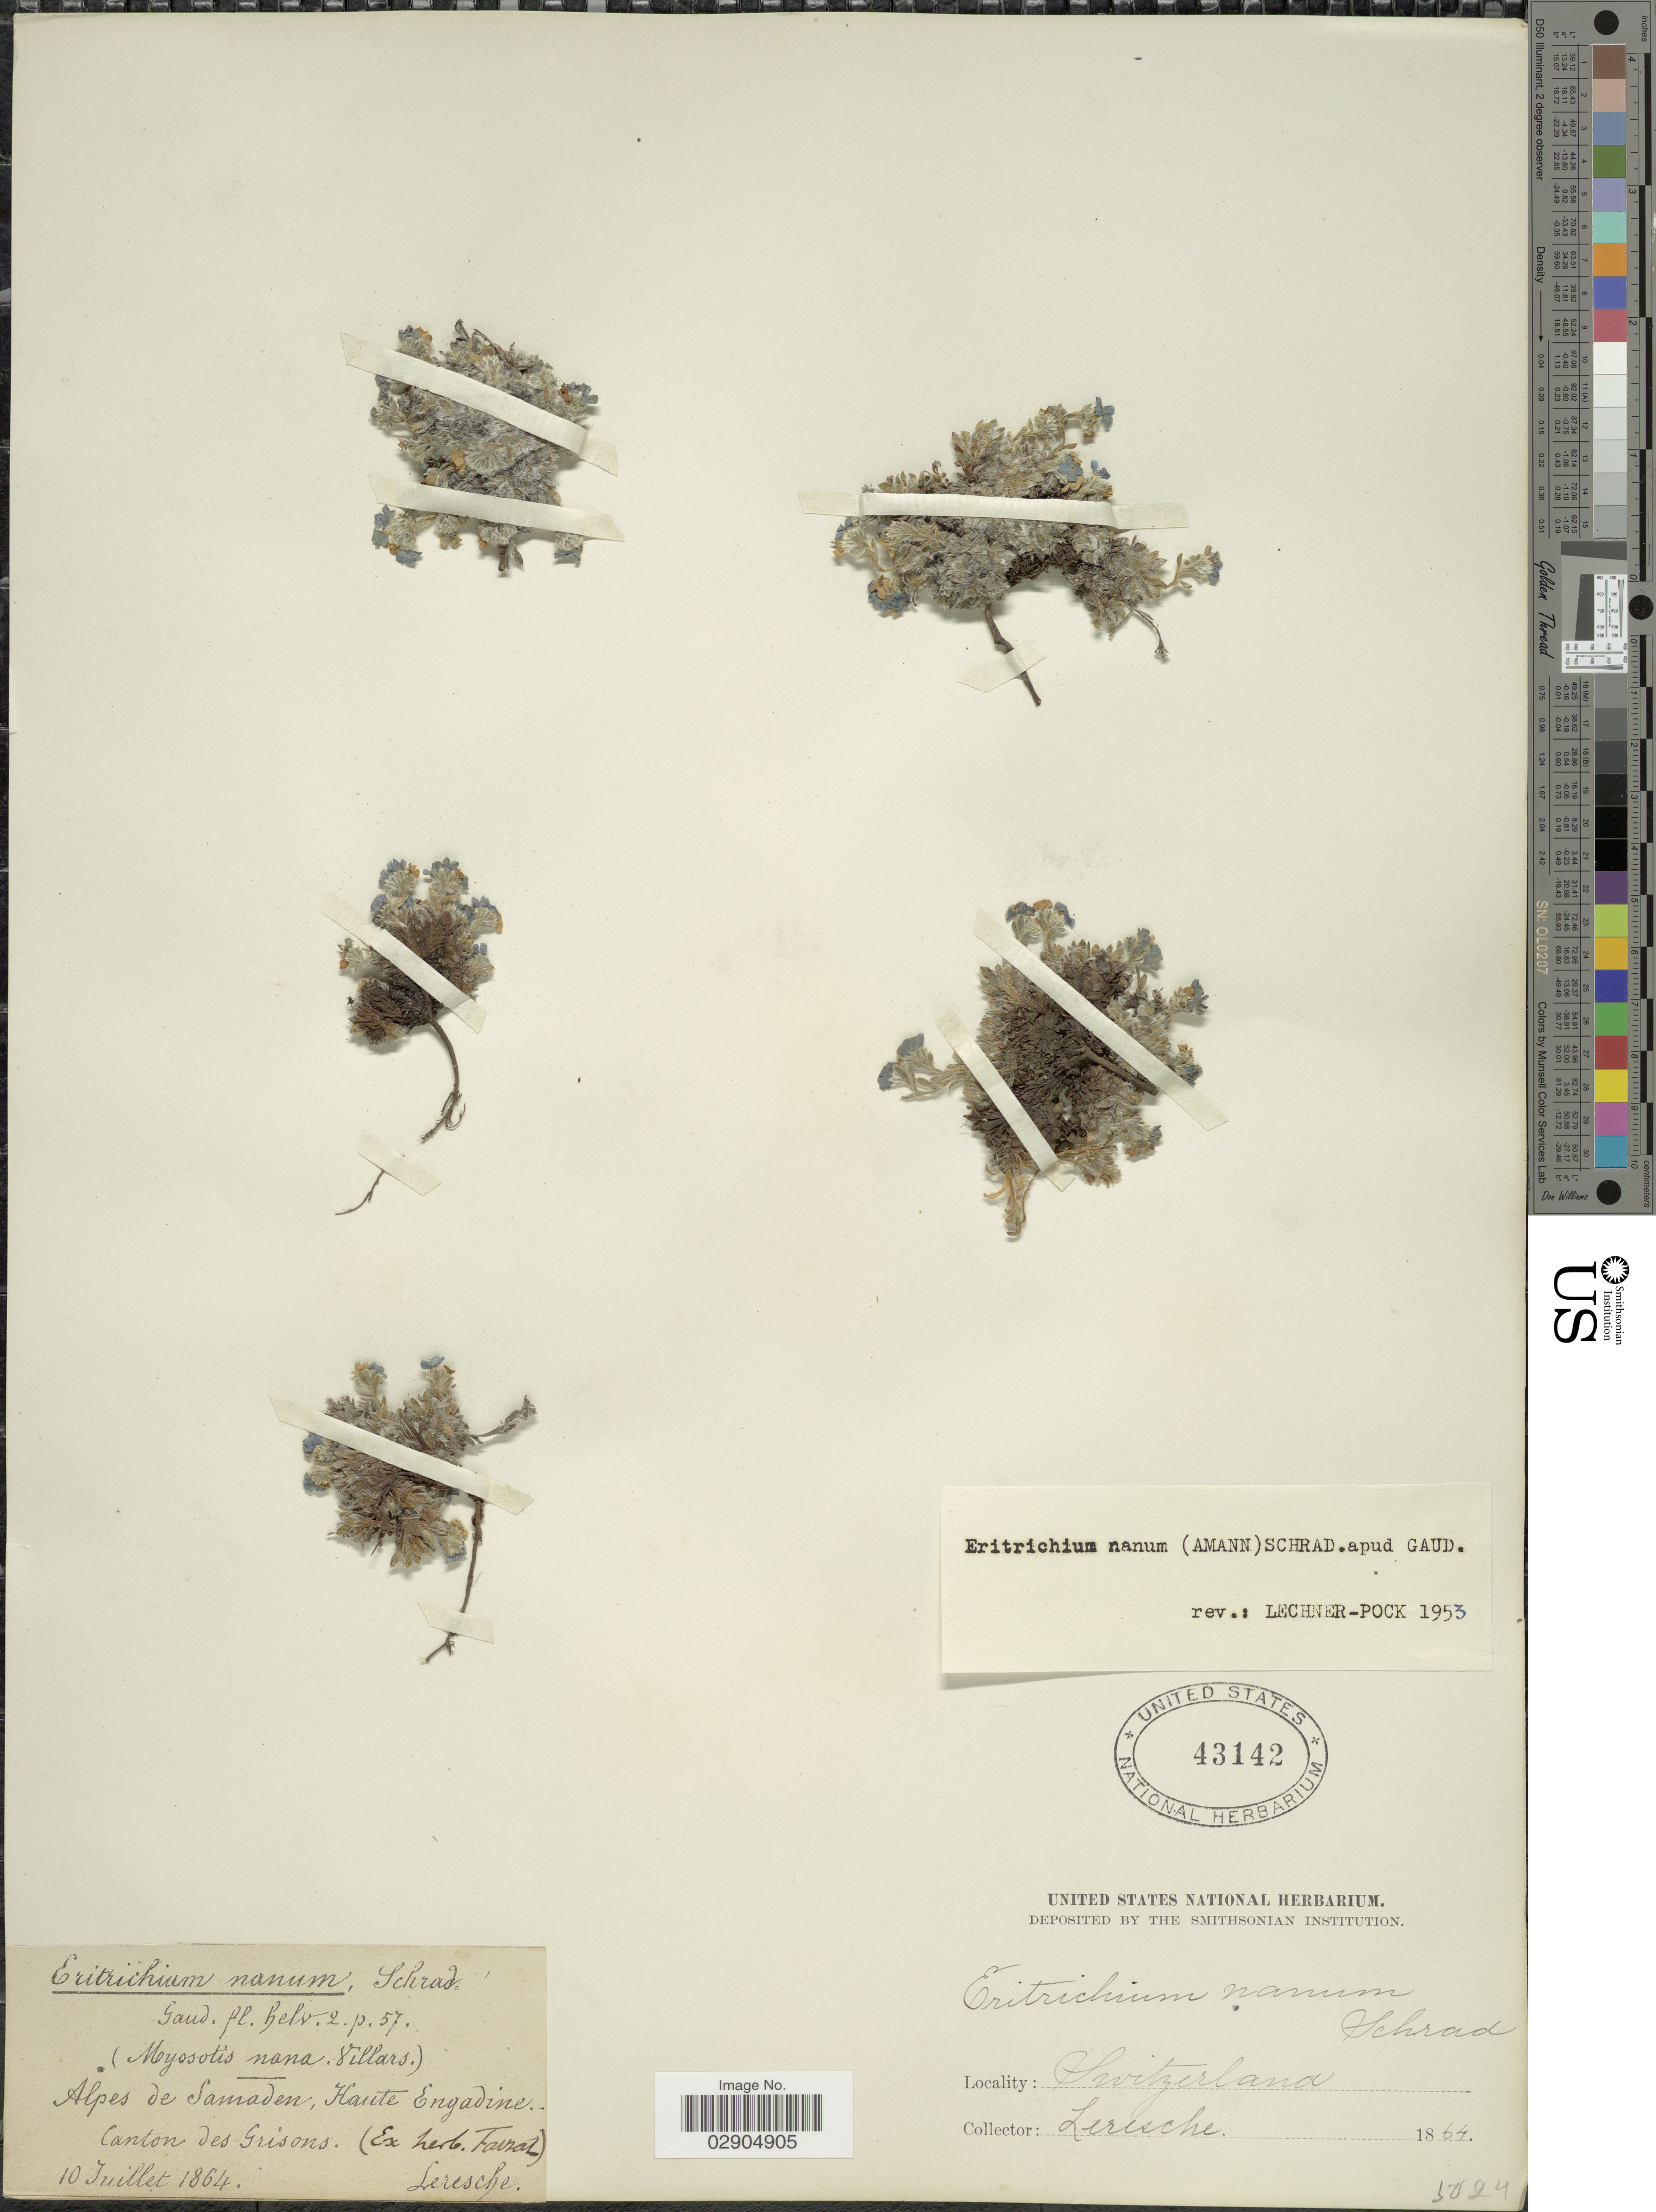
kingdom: Plantae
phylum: Tracheophyta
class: Magnoliopsida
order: Boraginales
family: Boraginaceae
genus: Eritrichium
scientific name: Eritrichium nanum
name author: (L.) Gaudin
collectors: Leresche, --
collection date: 1864-07-10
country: Switzerland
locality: Alpes de Samaden, Haute Engadine, Canton des Grisons.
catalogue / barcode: US 43142